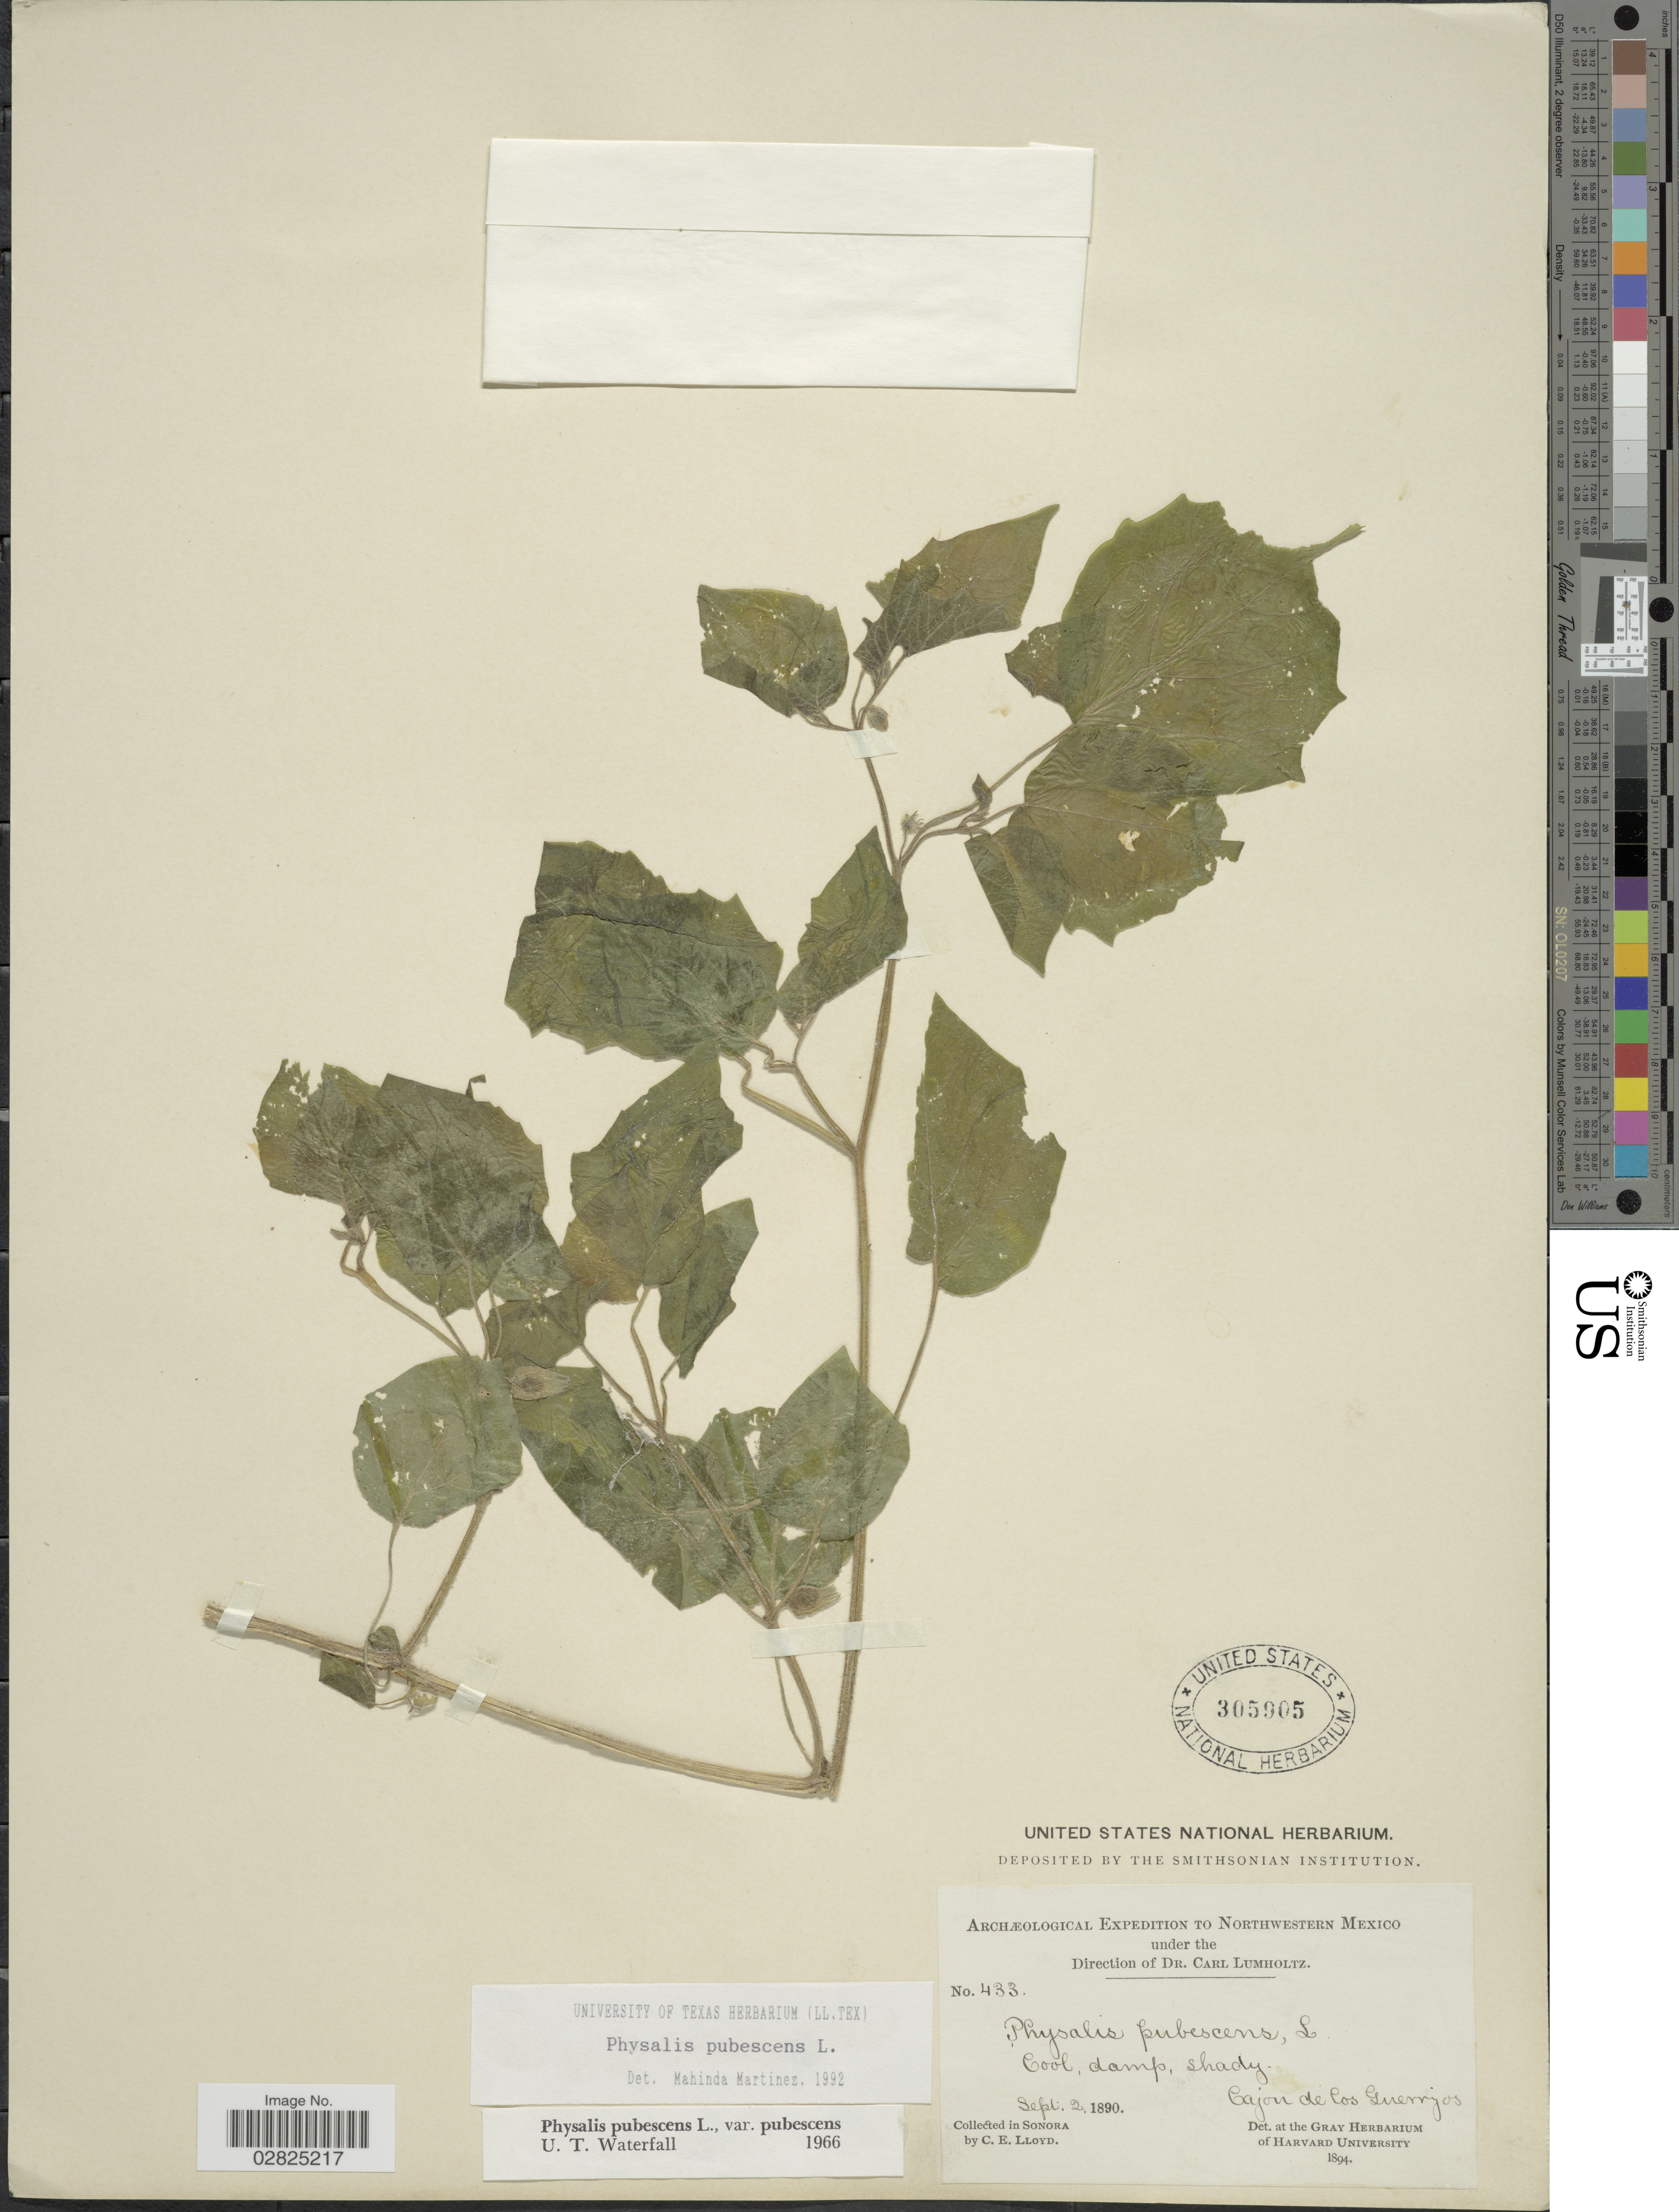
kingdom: Plantae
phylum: Tracheophyta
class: Magnoliopsida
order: Solanales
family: Solanaceae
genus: Physalis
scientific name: Physalis pubescens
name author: L.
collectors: Lloyd, C. E.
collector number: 433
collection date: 1890-09-02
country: Mexico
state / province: Sonora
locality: Northwestern Mexico, Cajon de los Guerrjos.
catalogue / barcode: US 305905